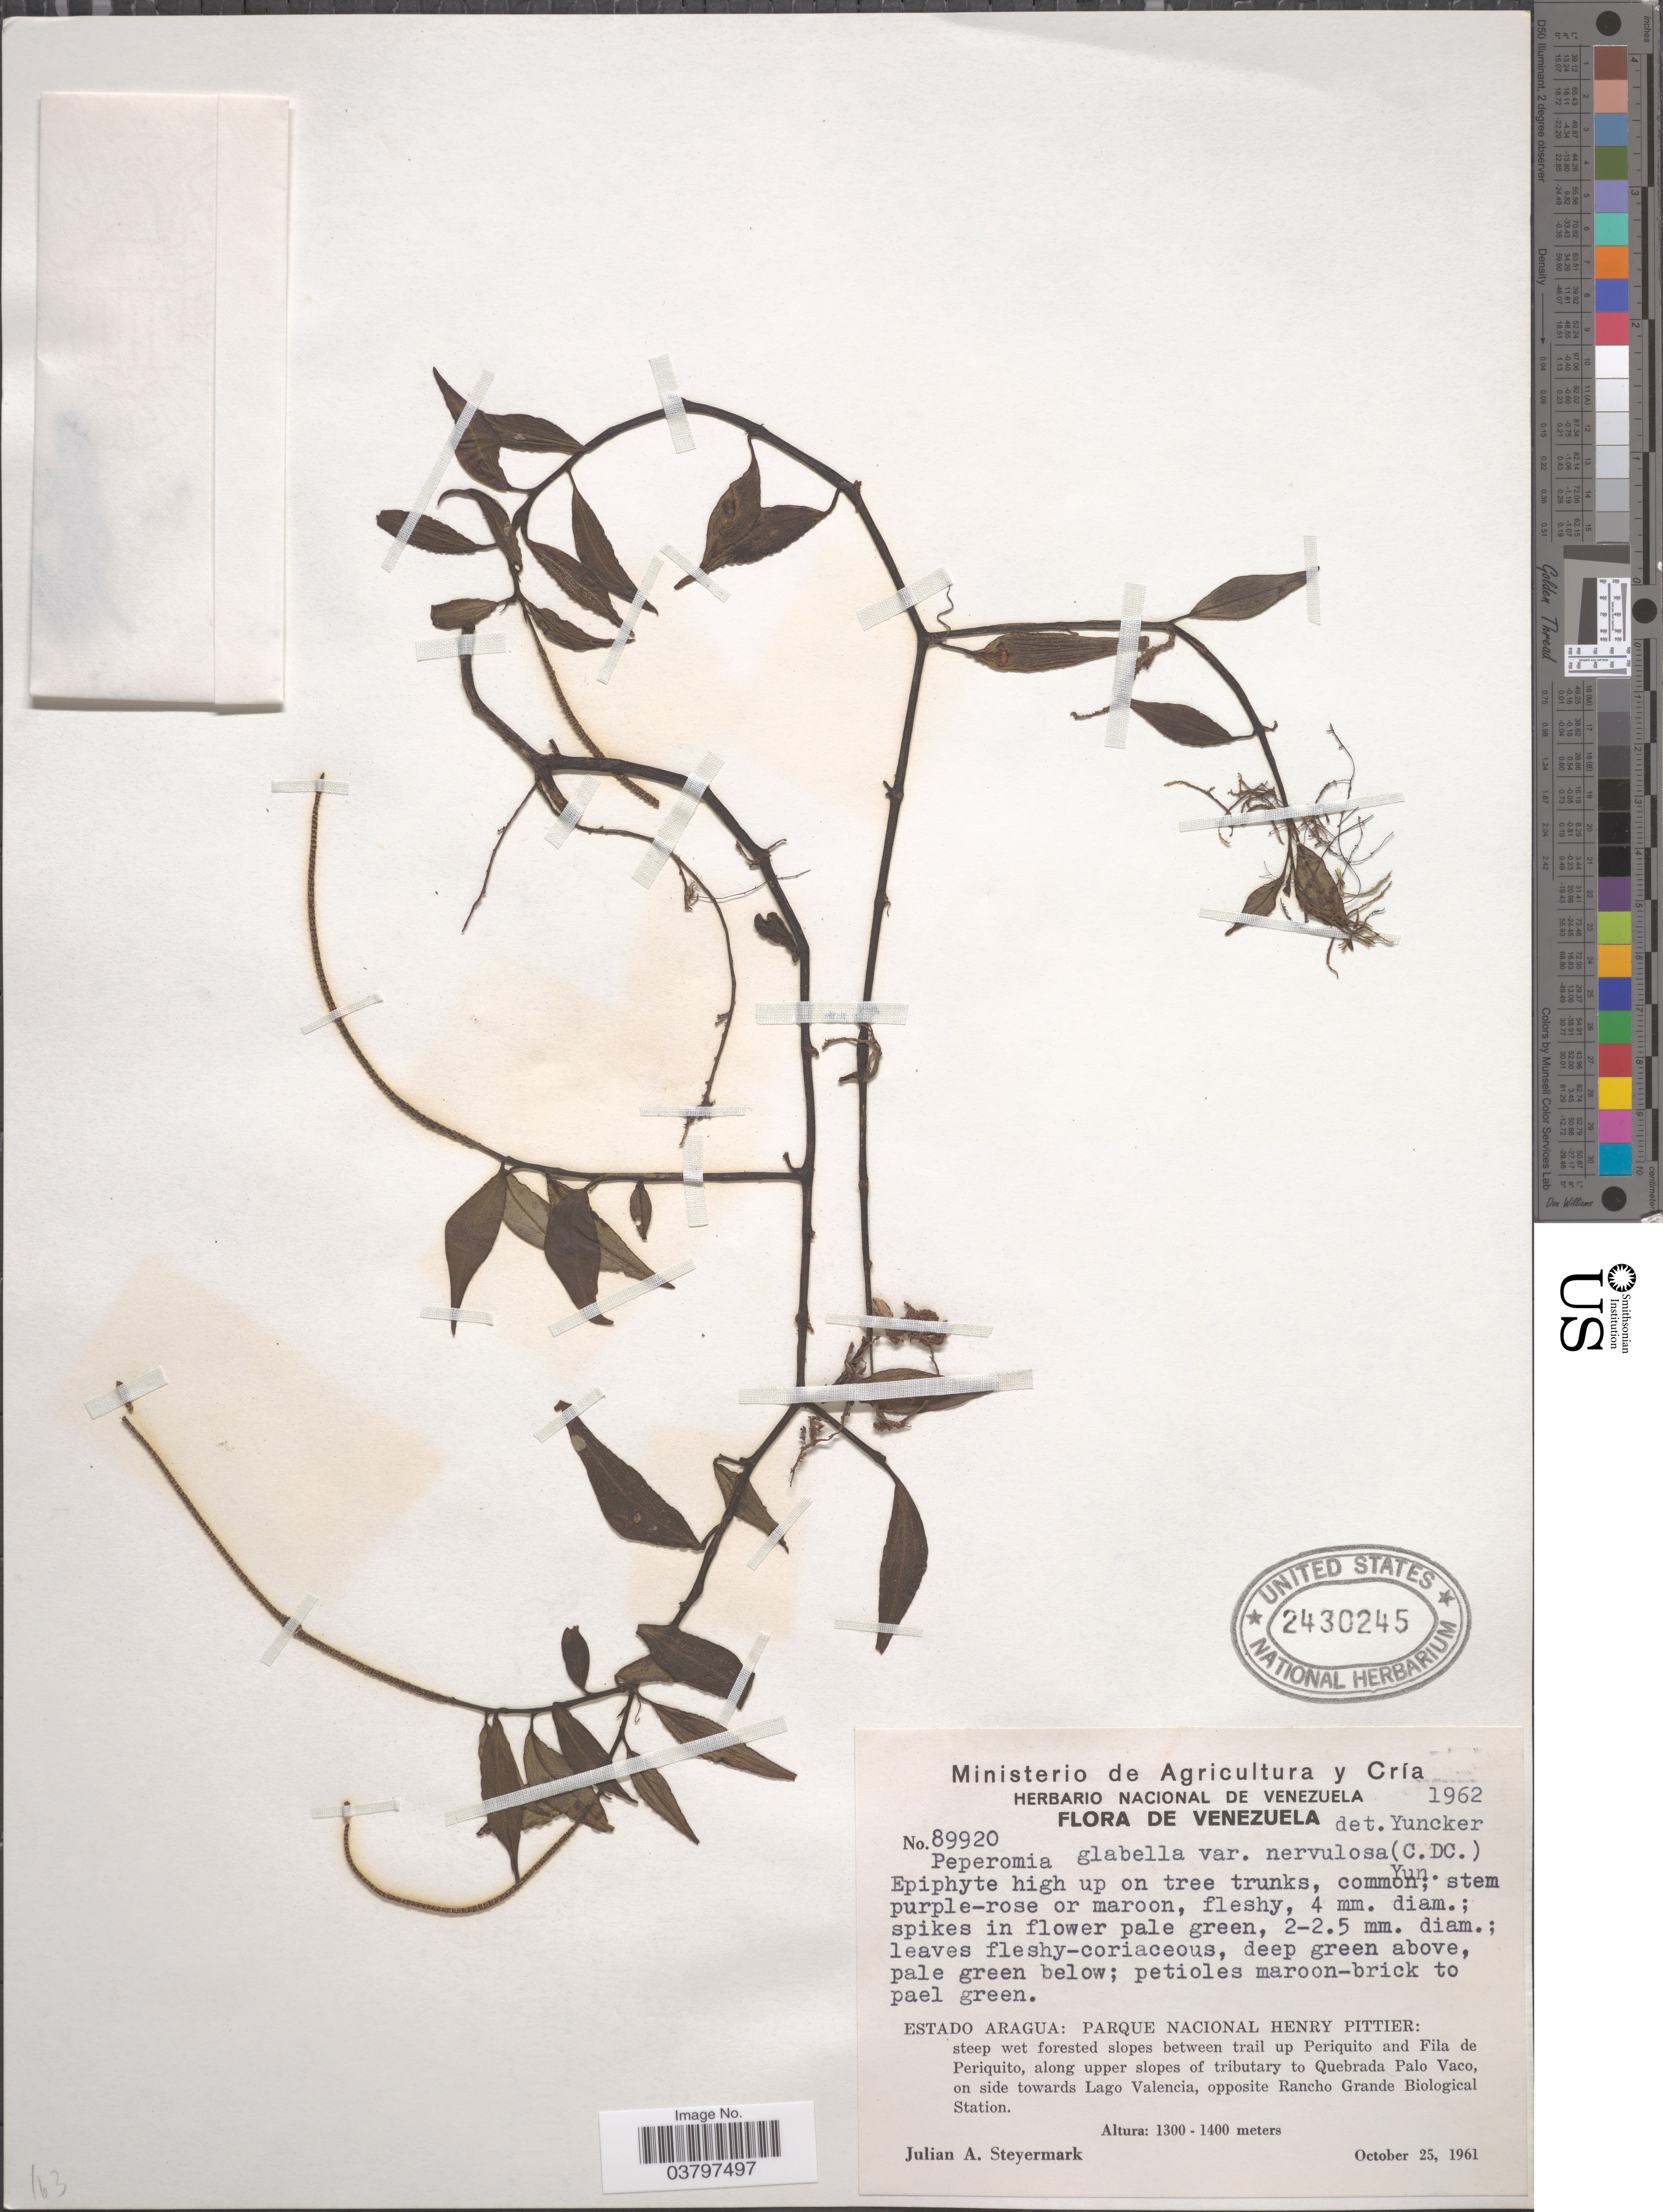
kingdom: Plantae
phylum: Tracheophyta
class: Magnoliopsida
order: Piperales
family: Piperaceae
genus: Peperomia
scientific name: Peperomia glabella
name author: (Sw.) A. Dietr.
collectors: J. Steyermark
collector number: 89920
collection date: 1961-10-25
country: Venezuela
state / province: Aragua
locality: Estado Aragua: Parque Nacional Henry Pittier: Between trail up Periquito and Fila de Periquito, along upper slopes of tributary to Quebrada Palo Vaco, on side towards Lago Valencia, opposite Rancho Grande Biological Station.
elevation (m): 1300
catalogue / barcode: US 2430245